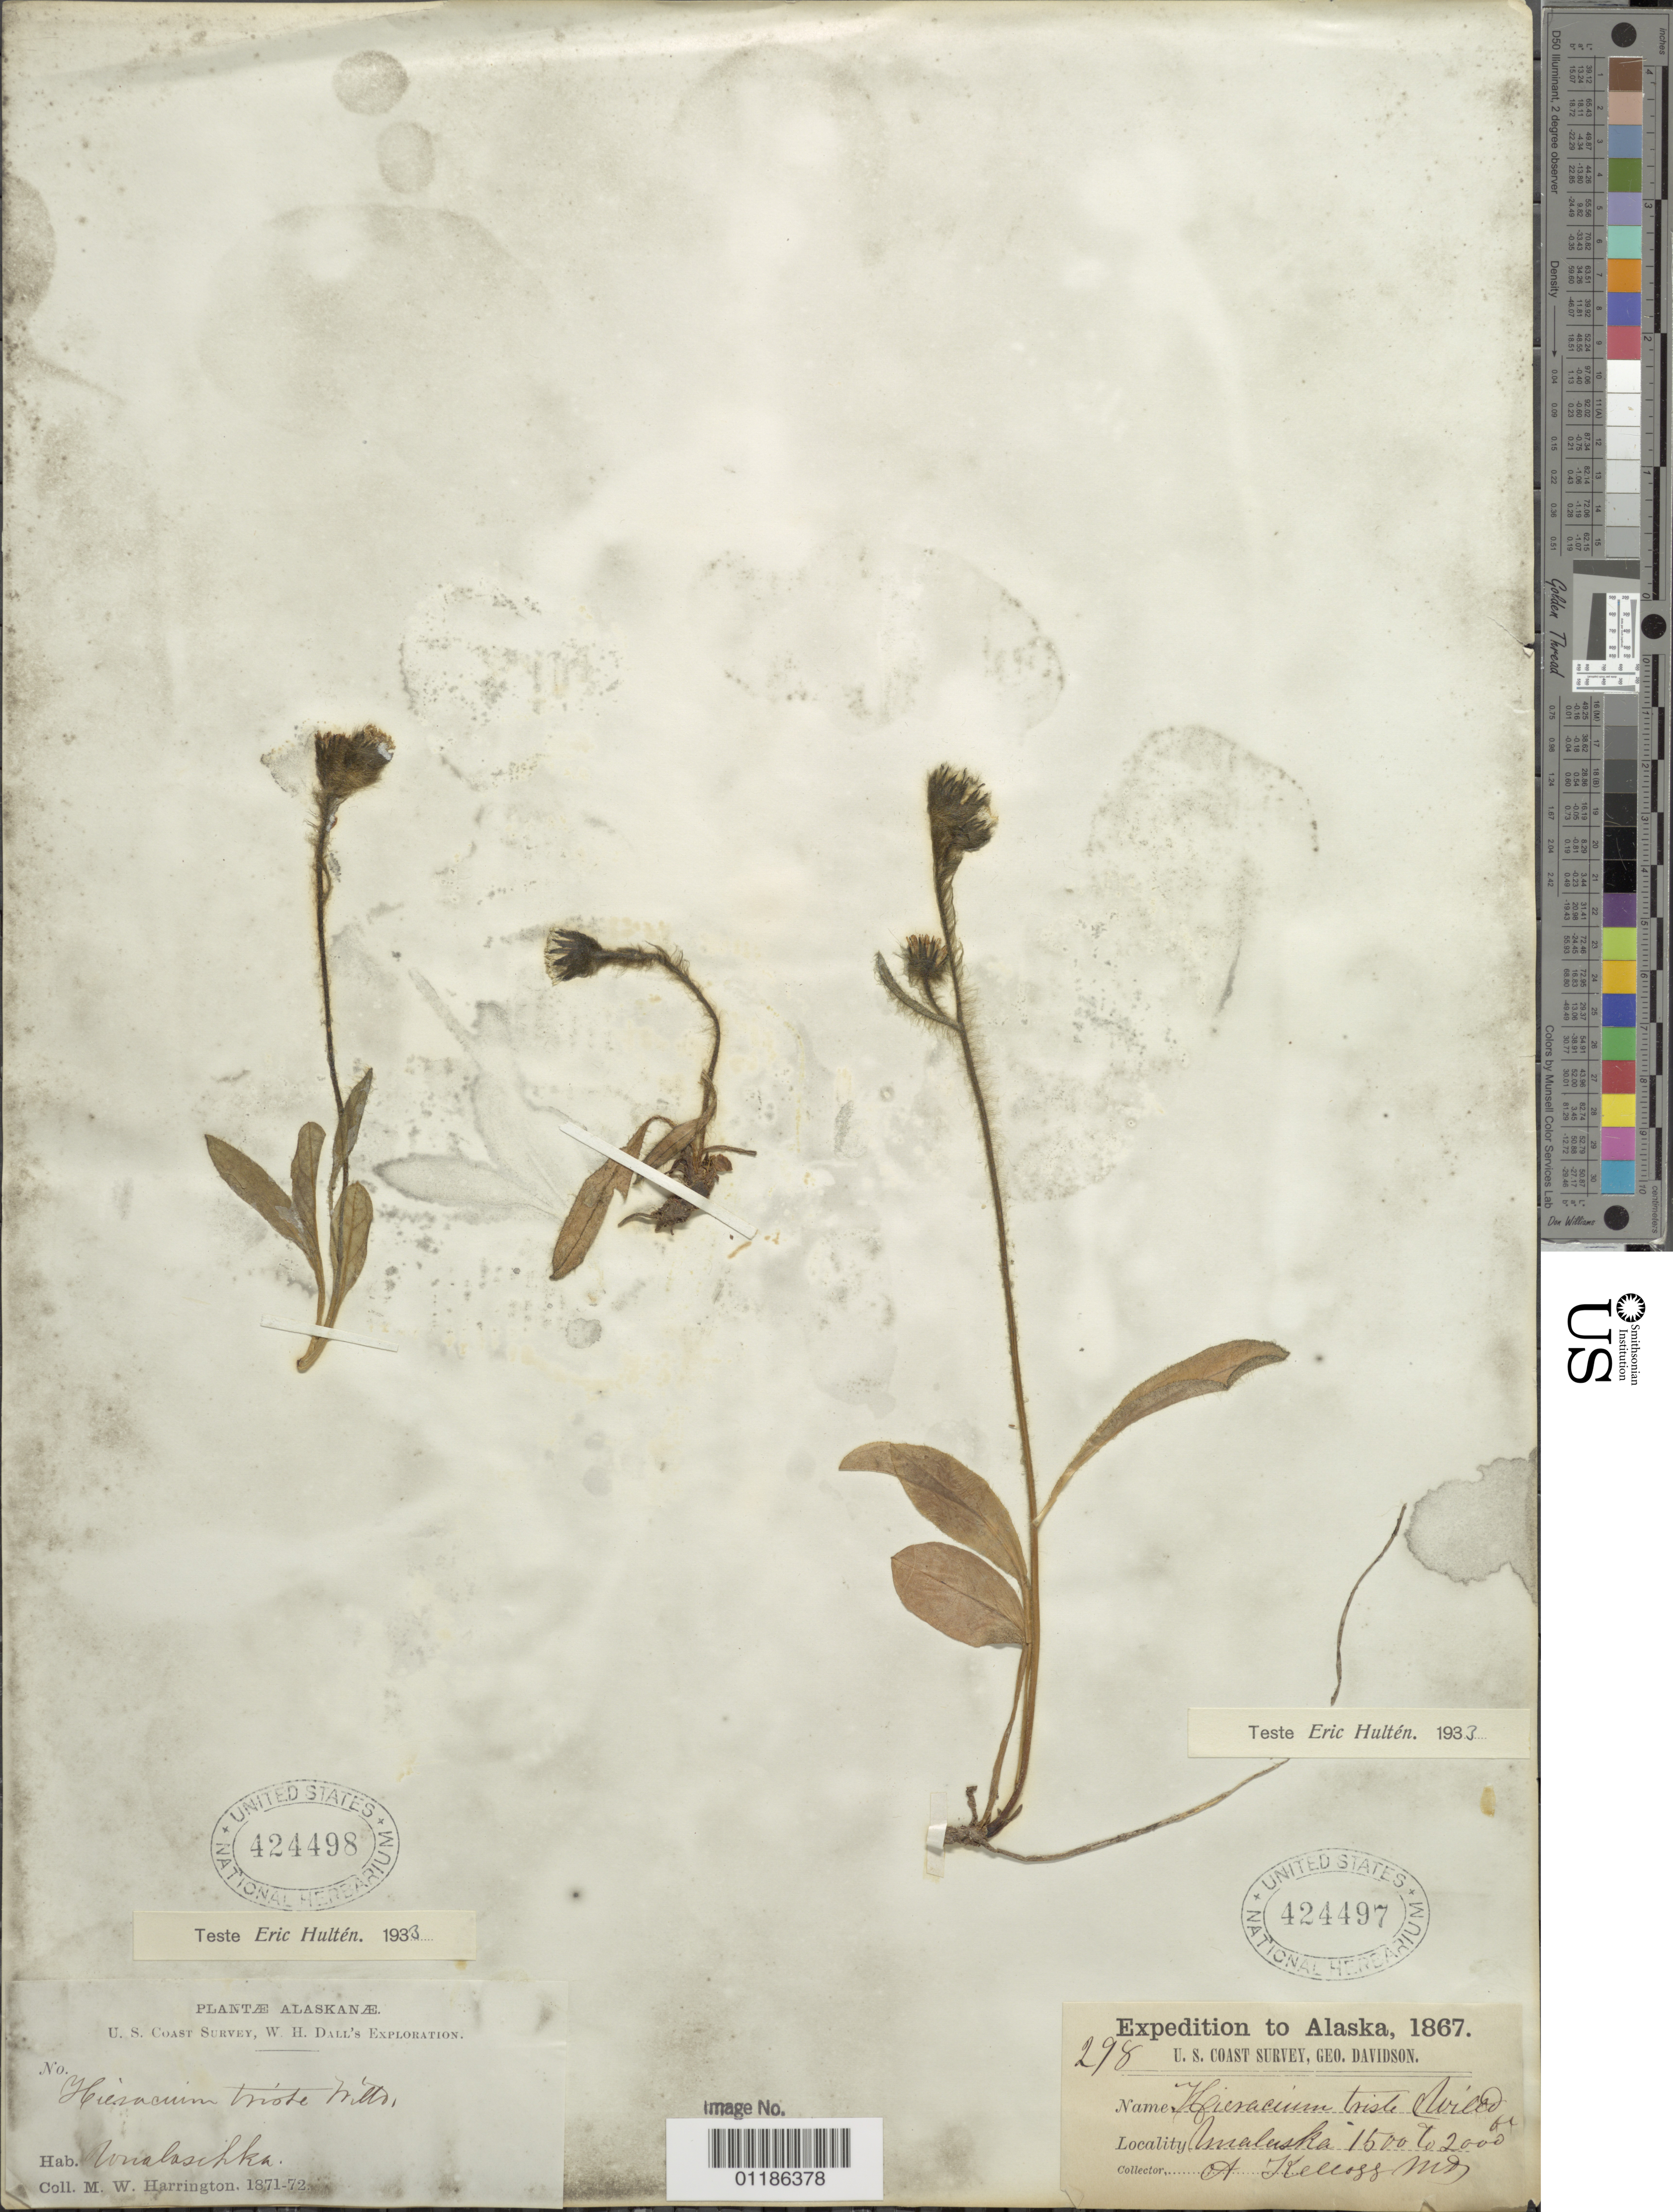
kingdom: Plantae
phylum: Tracheophyta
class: Magnoliopsida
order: Asterales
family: Asteraceae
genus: Hieracium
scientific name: Hieracium triste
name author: Willd. ex Spreng.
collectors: A. Kellogg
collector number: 298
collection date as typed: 1867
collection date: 1867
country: United States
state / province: Alaska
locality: Unalaska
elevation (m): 457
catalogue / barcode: US 424497